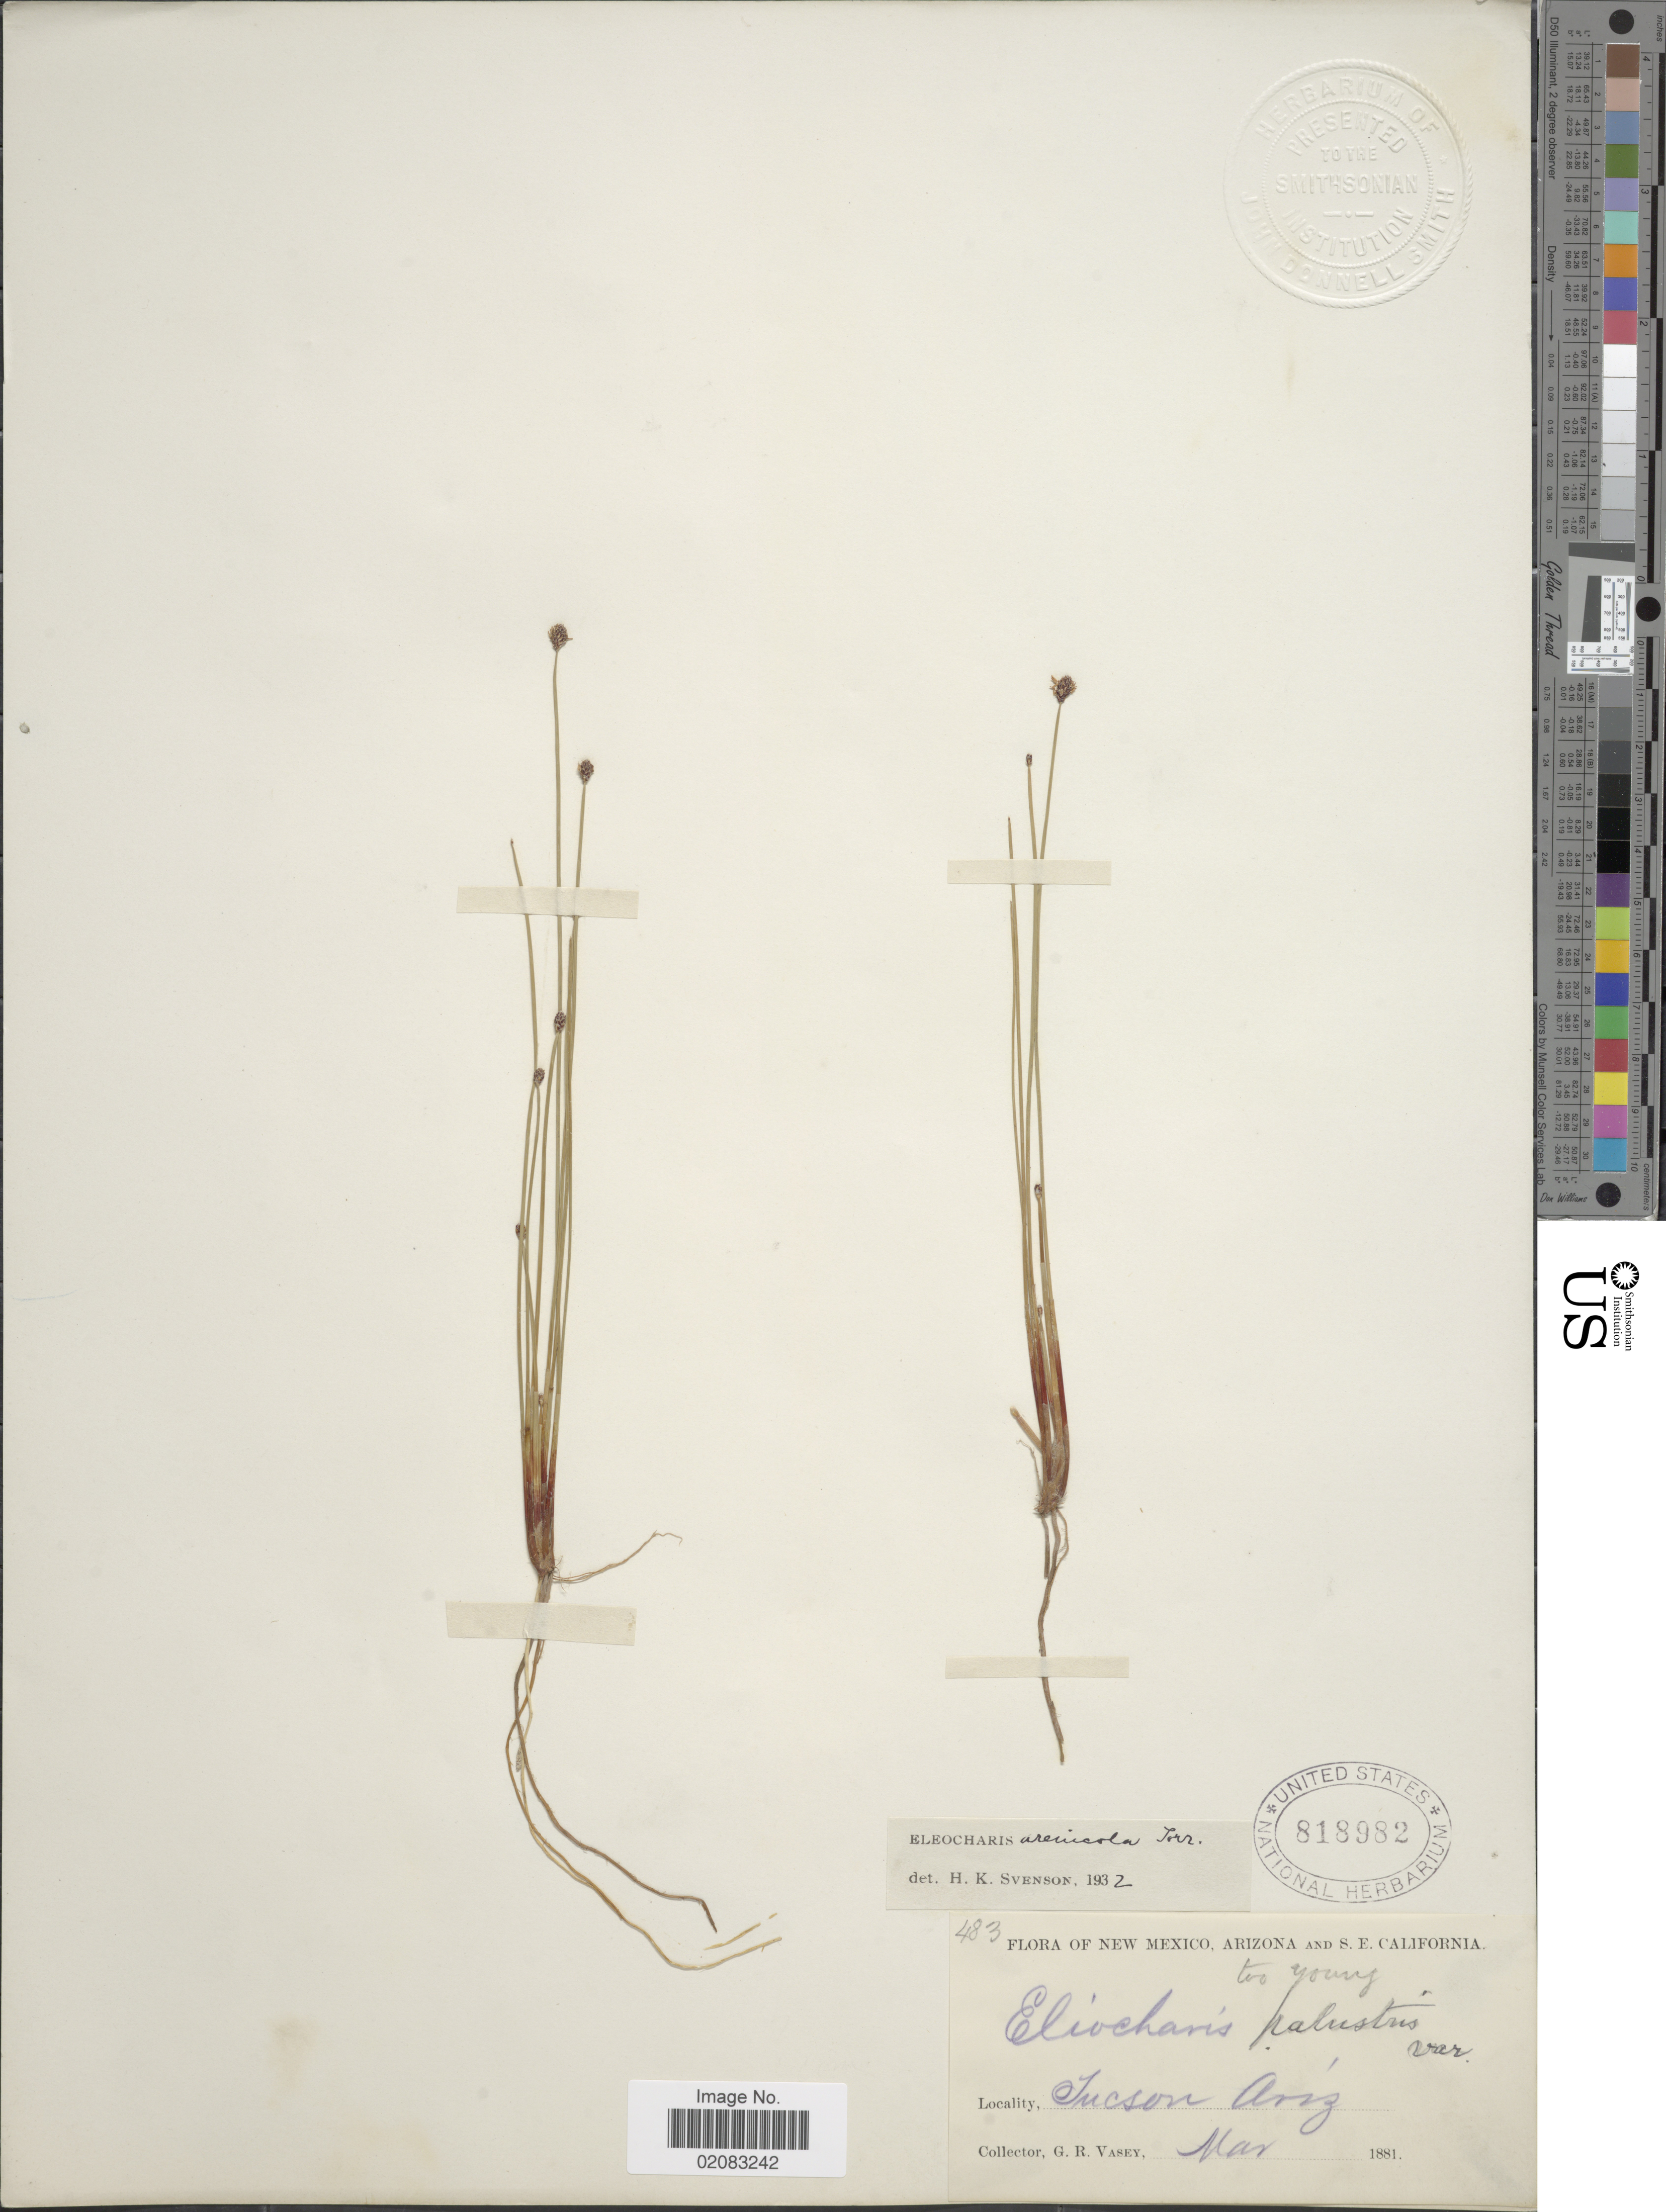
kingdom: Plantae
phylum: Tracheophyta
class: Liliopsida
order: Poales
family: Cyperaceae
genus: Eleocharis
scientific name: Eleocharis montevidensis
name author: Kunth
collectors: G. R. Vasey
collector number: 483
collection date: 1881-03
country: United States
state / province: Arizona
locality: Tucson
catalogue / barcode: US 818982